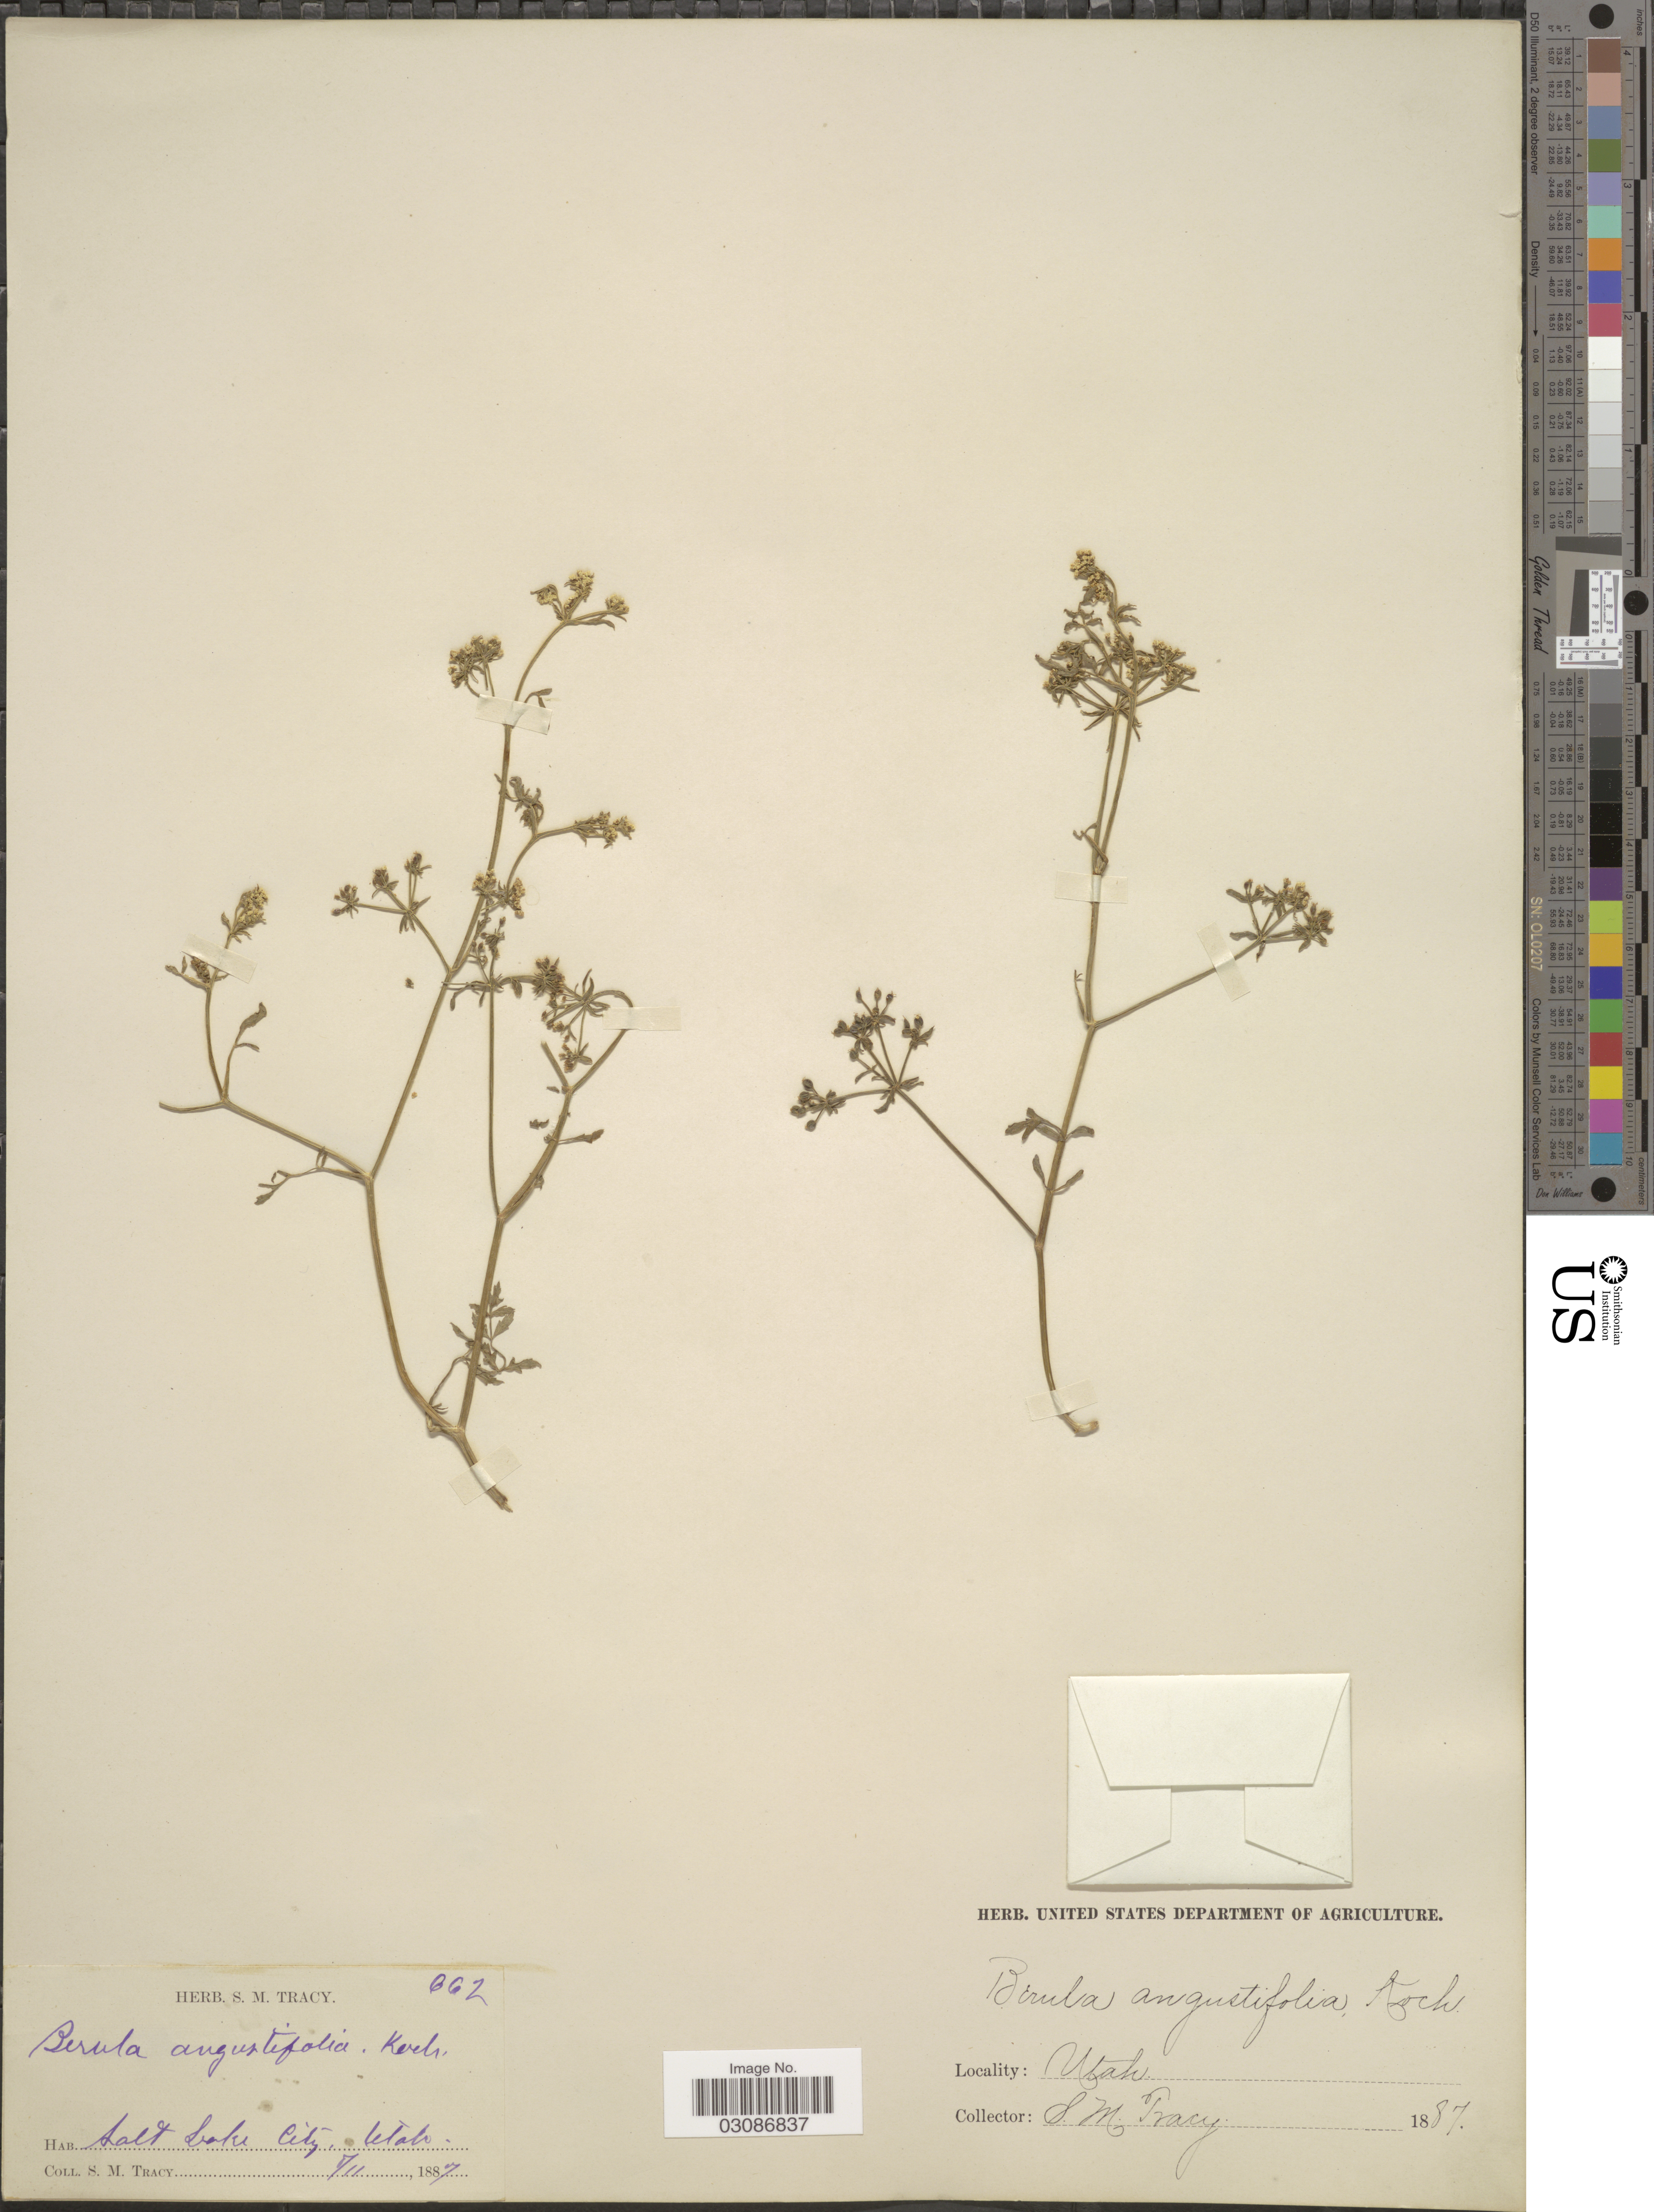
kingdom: Plantae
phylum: Tracheophyta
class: Magnoliopsida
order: Apiales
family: Apiaceae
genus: Berula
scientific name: Berula erecta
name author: (Huds.) Coville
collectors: S. M. Tracy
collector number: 662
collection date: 1887-08-11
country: United States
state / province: Utah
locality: Salt Lake City.